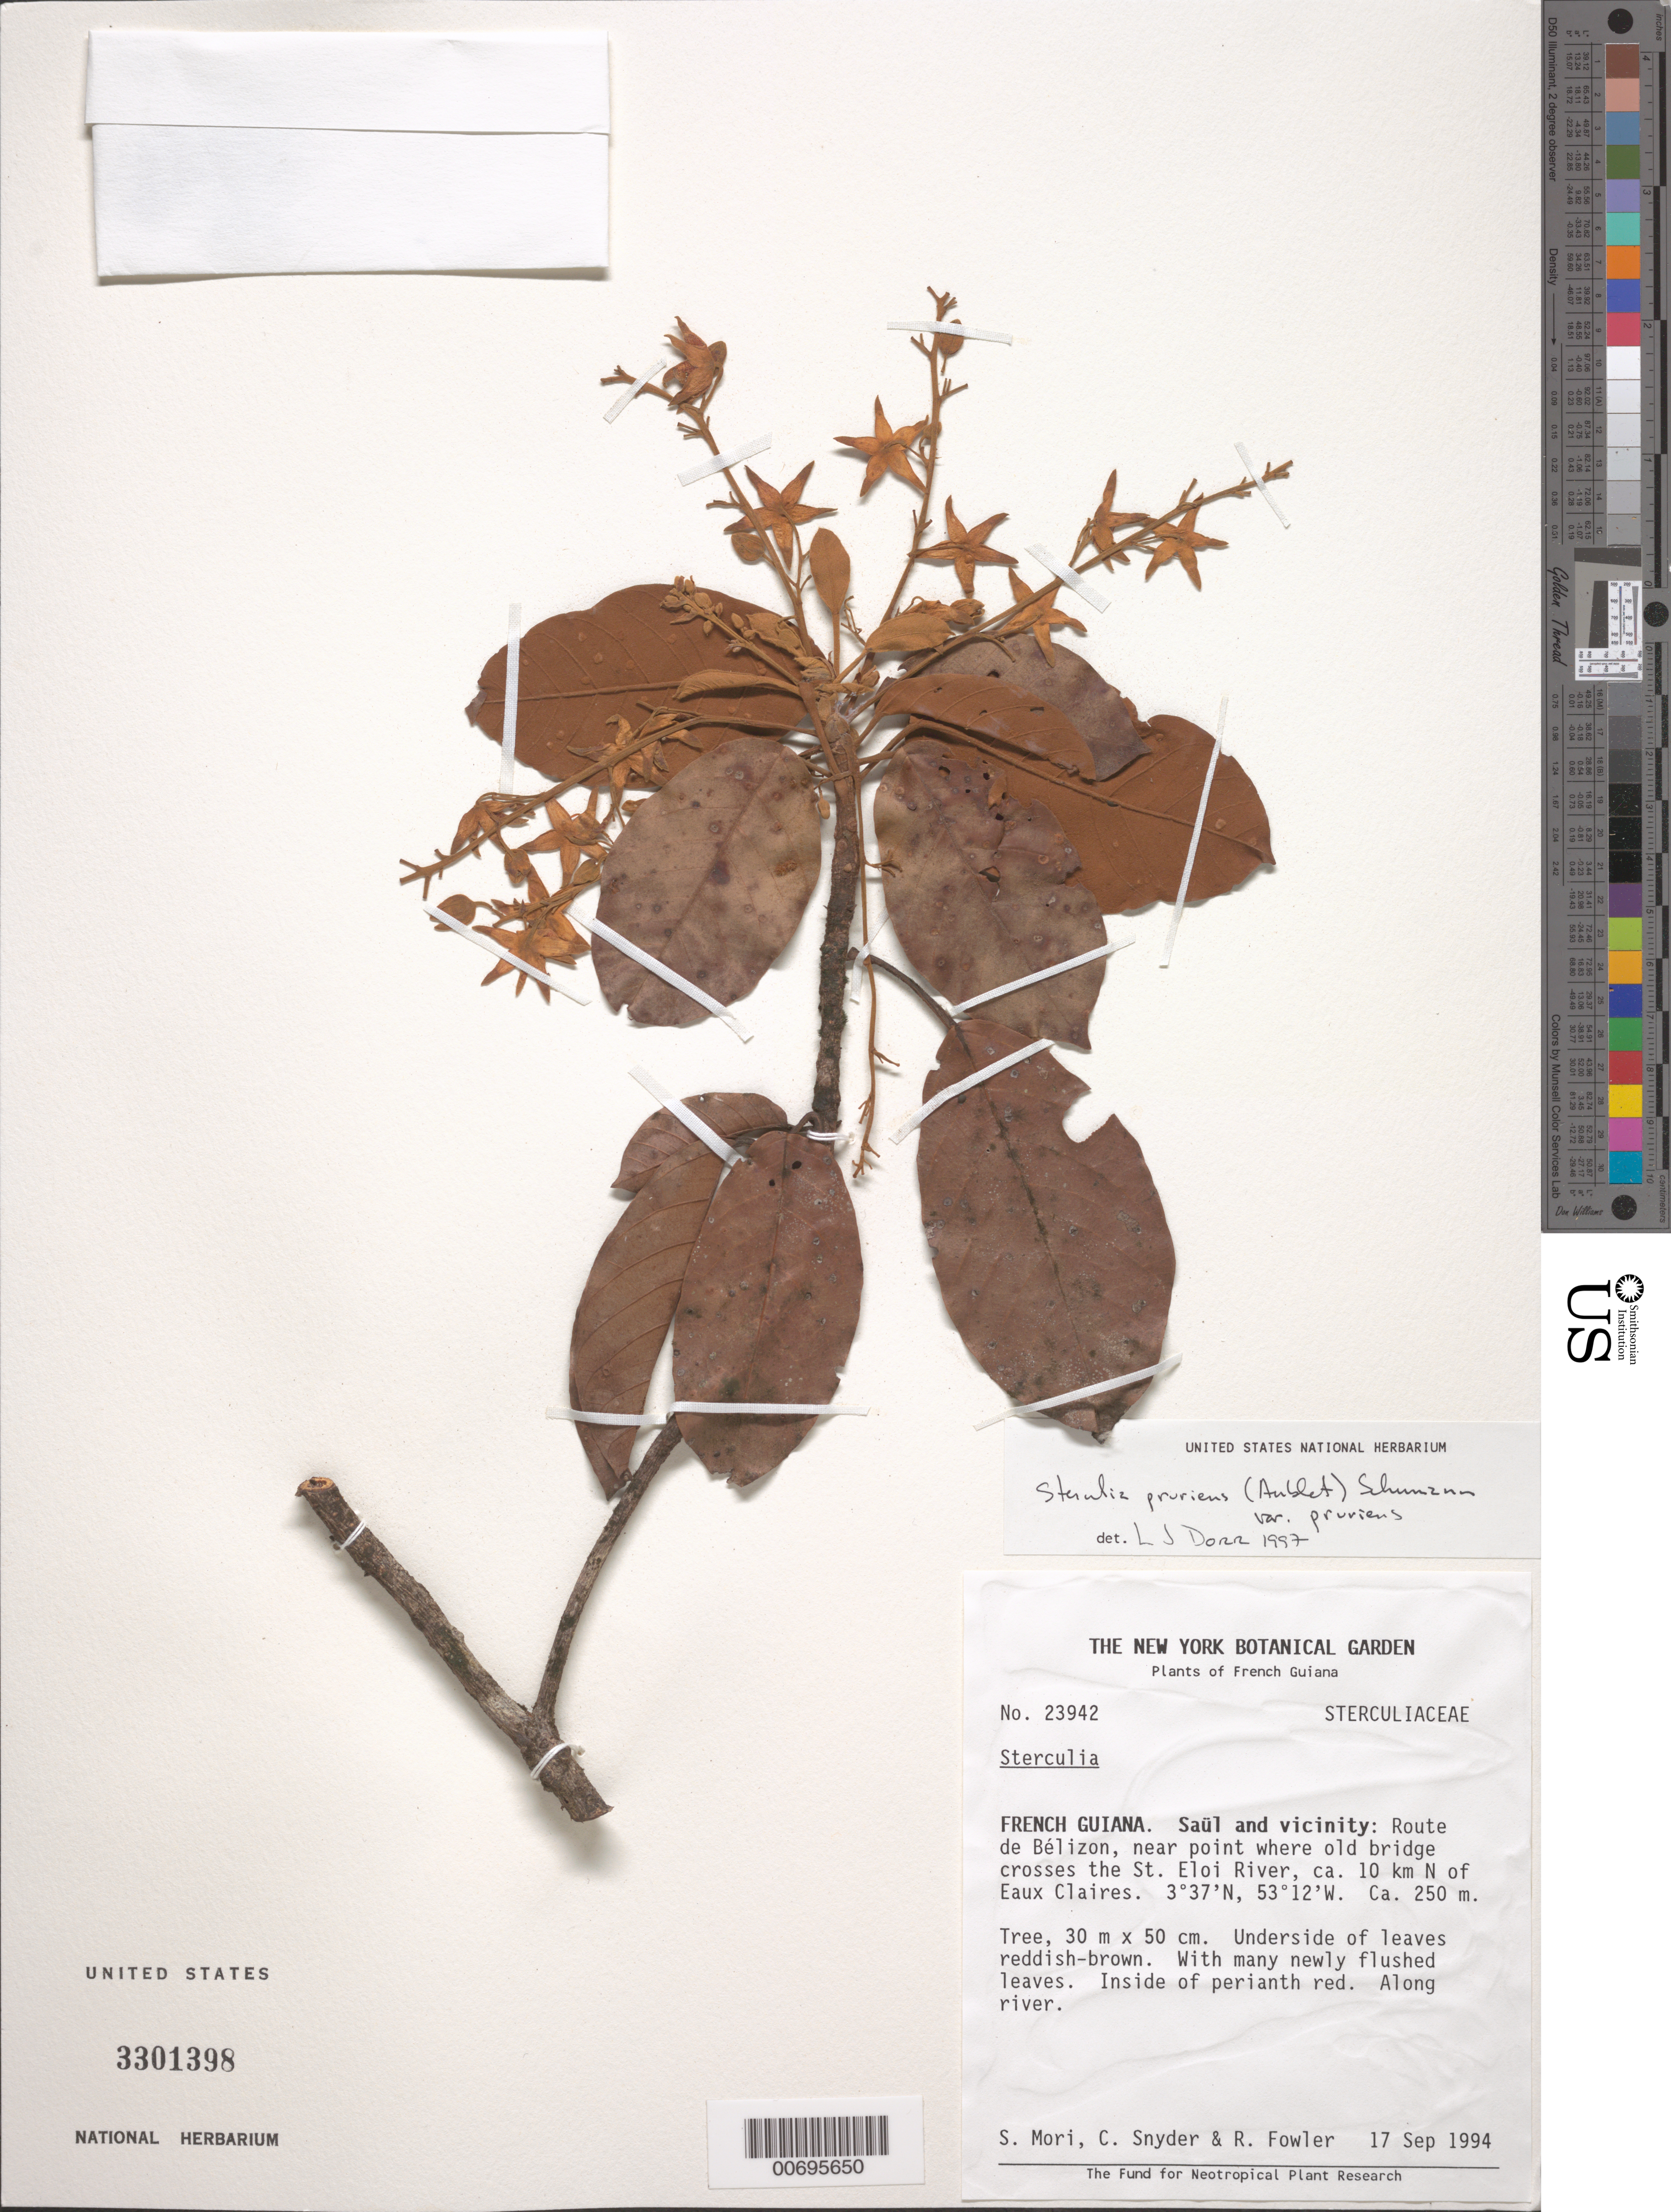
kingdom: Plantae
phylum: Tracheophyta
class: Magnoliopsida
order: Malvales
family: Malvaceae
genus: Sterculia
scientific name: Sterculia pruriens var. pruriens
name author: (Aubl.) K. Schum.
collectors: S. Mori, C. Snyder & R. Fowler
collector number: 23942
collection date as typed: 17-Sep-94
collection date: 1994-09-17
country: French Guiana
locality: Saül and vic., Route de Bélizon, near point where old bridge crosses the St. Eloi R.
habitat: Along river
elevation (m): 250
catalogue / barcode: US 3301398